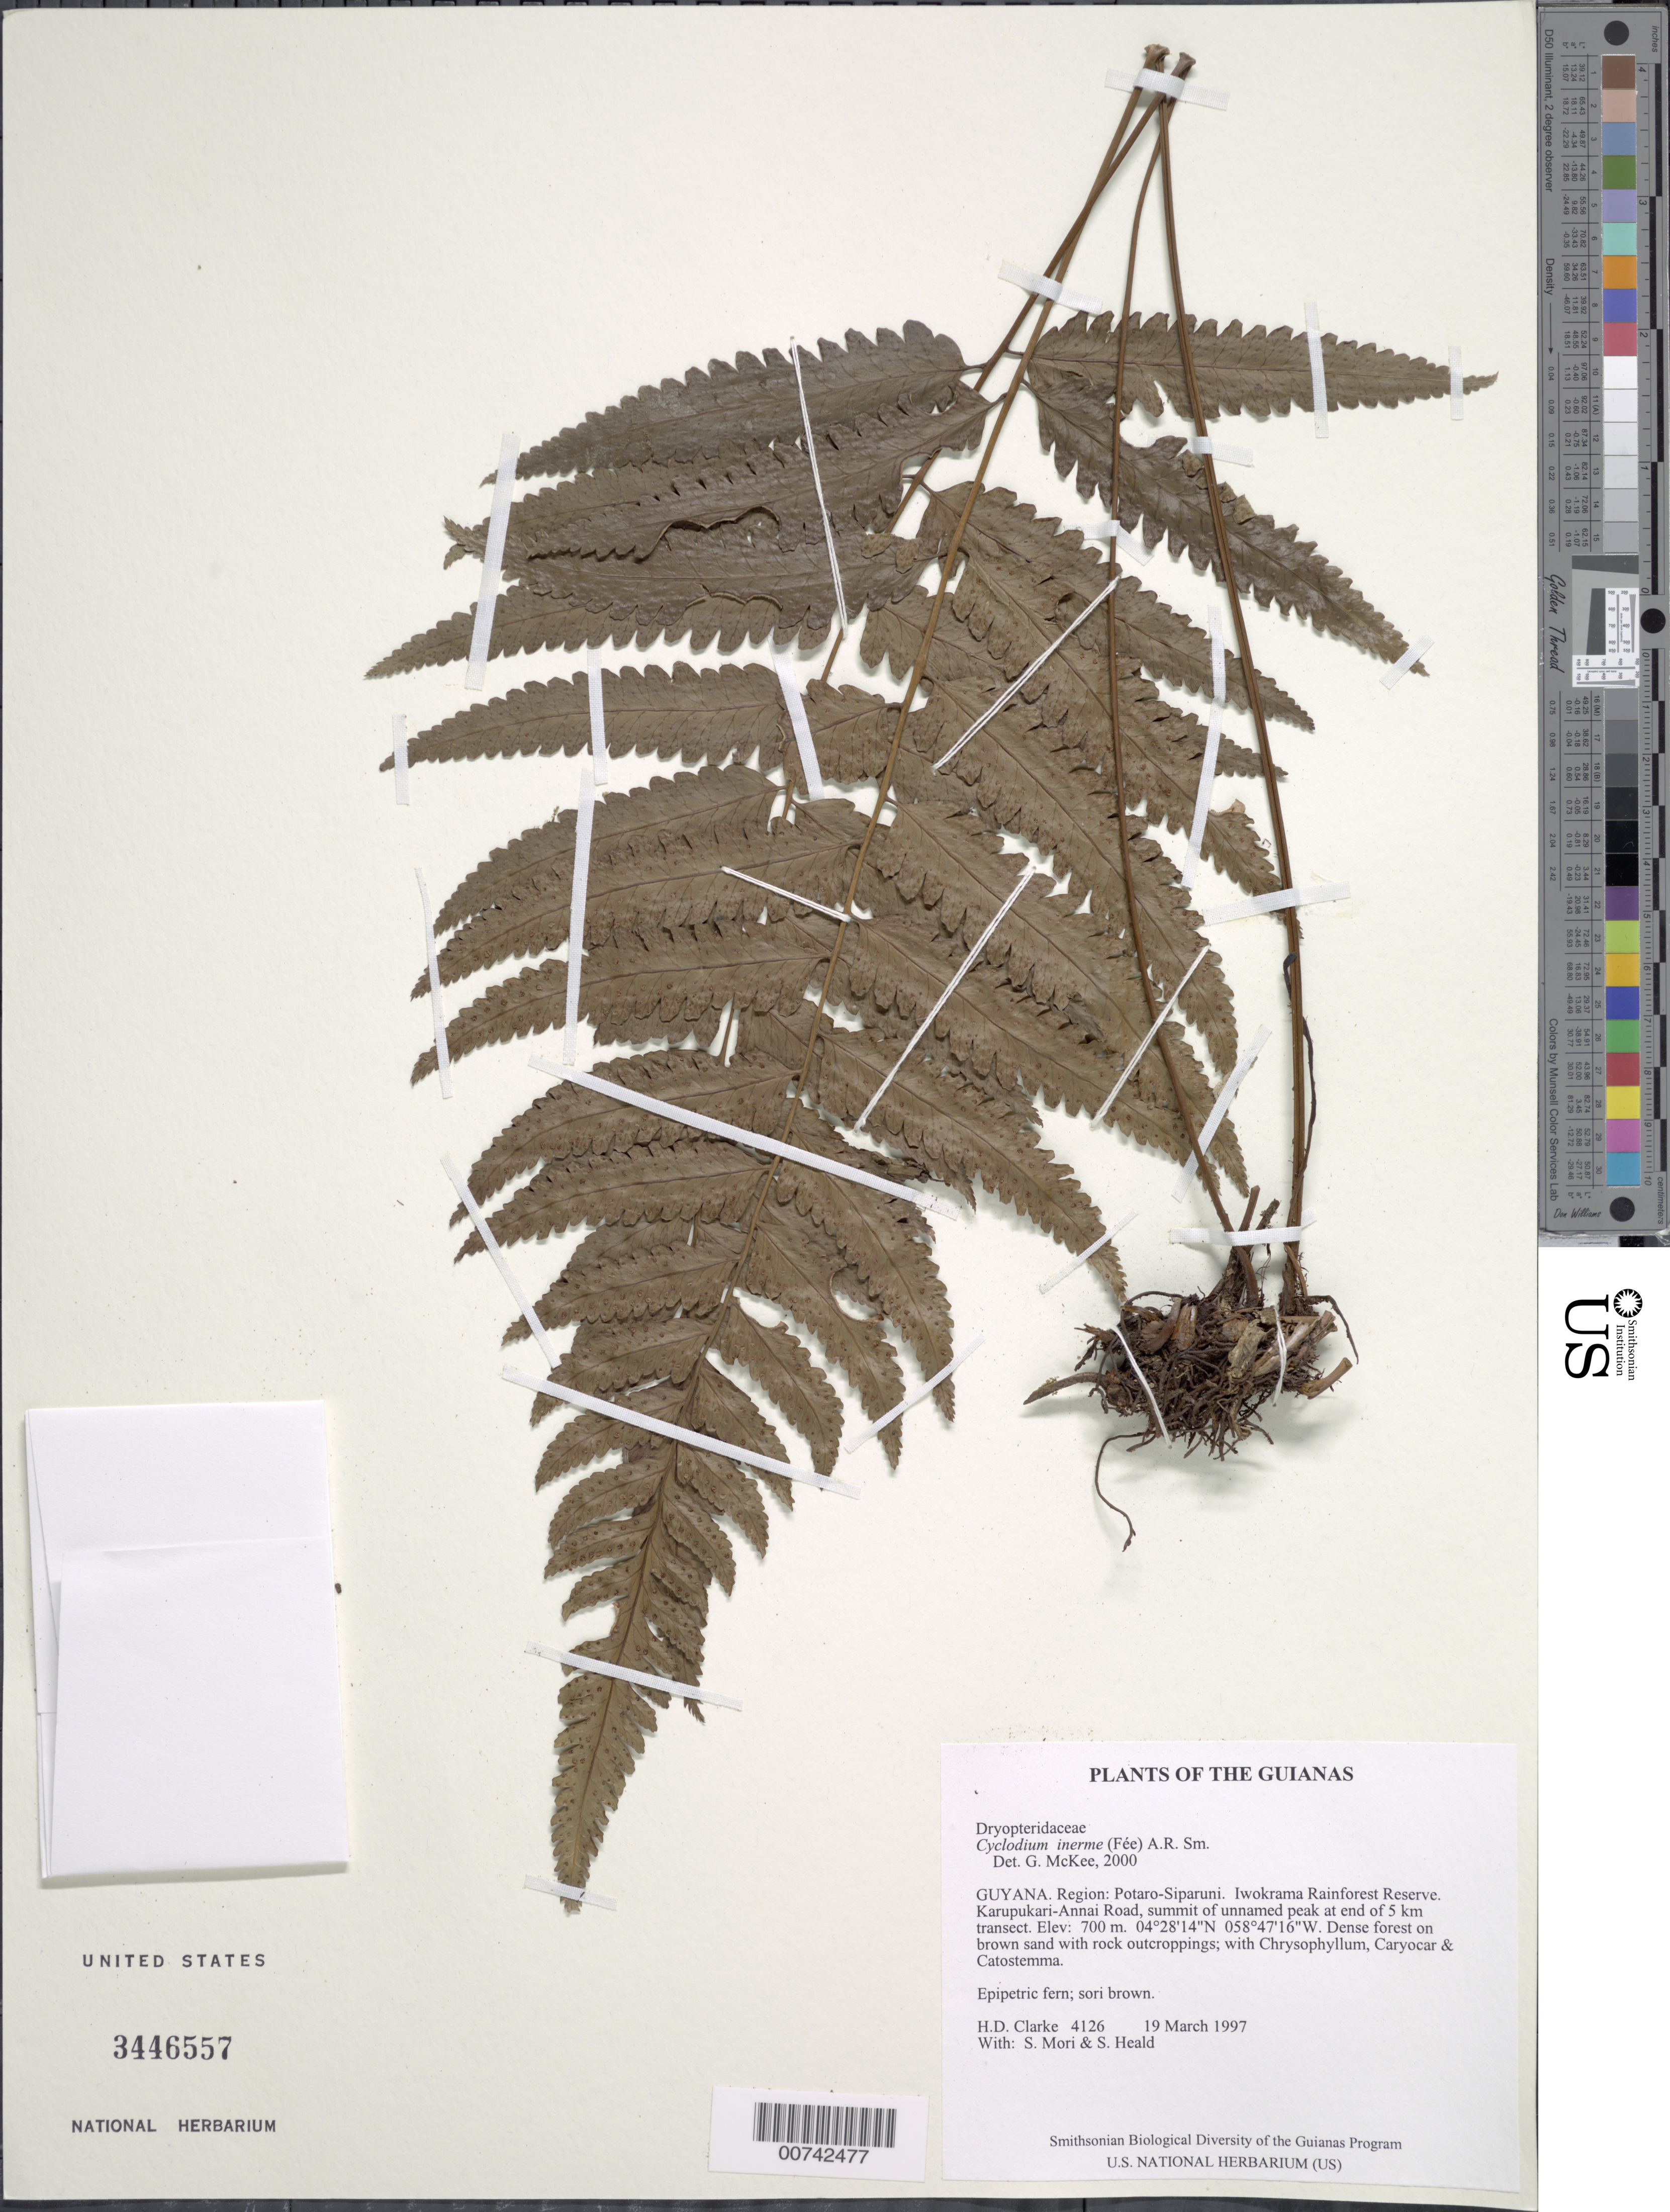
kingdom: Plantae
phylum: Tracheophyta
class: Polypodiopsida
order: Polypodiales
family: Dryopteridaceae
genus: Cyclodium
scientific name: Cyclodium inerme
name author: (Fée) A.R. Sm.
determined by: McKee, G. S., (US), NMNH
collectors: H. D. Clarke, S. Mori & S. Heald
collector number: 4126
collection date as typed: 19 March 1997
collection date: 1997-03-19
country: Guyana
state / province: Potaro-Siparuni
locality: Iwokrama Rainforest Reserve. Karupukari-Annai Road, summit of unnamed peak at end of 5 km transect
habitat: Dense forest on brown sand with rock outcroppings; with Chrysophyllum, Caryocar & Catostemma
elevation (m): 700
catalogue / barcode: US 3446557